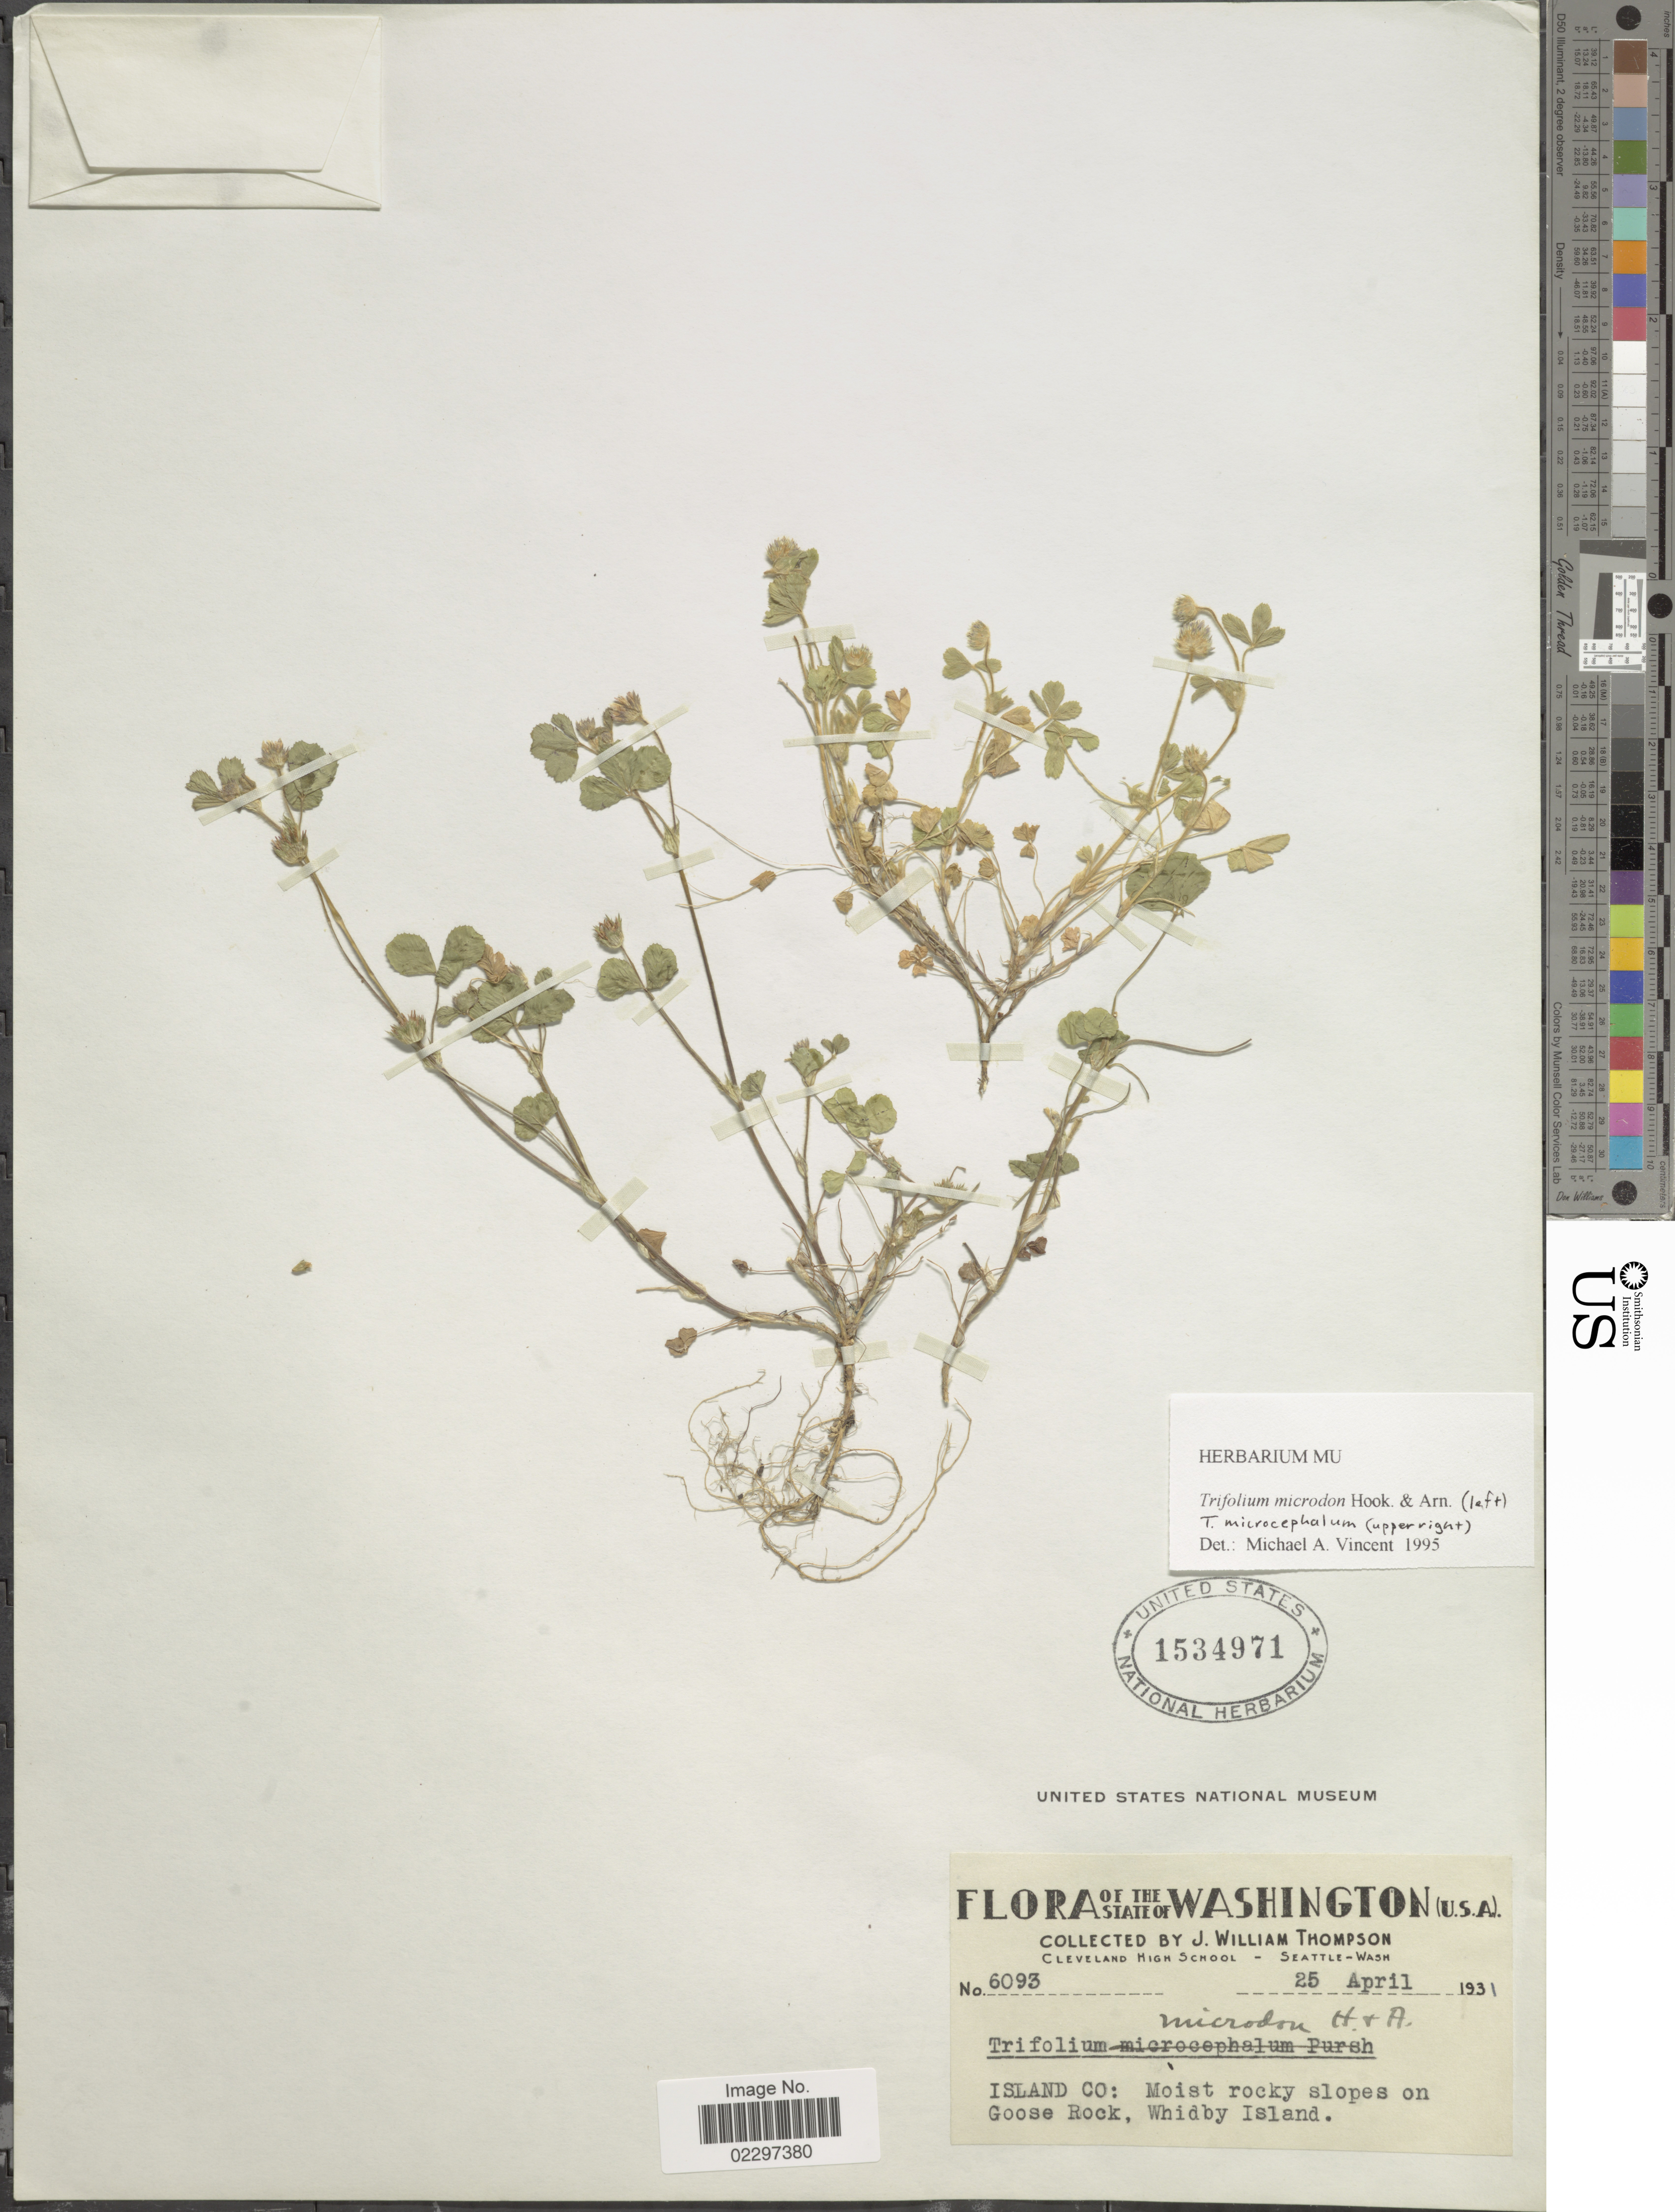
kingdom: Plantae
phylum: Tracheophyta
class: Magnoliopsida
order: Fabales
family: Fabaceae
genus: Trifolium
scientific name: Trifolium microdon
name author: Hook. & Arn.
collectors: J. W. Thompson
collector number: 6093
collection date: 1931-04-25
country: United States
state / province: Washington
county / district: Island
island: Whidbey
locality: Island Co: Moist rocky slopes on Goose Rock, Whidby Island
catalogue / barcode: US 1534971